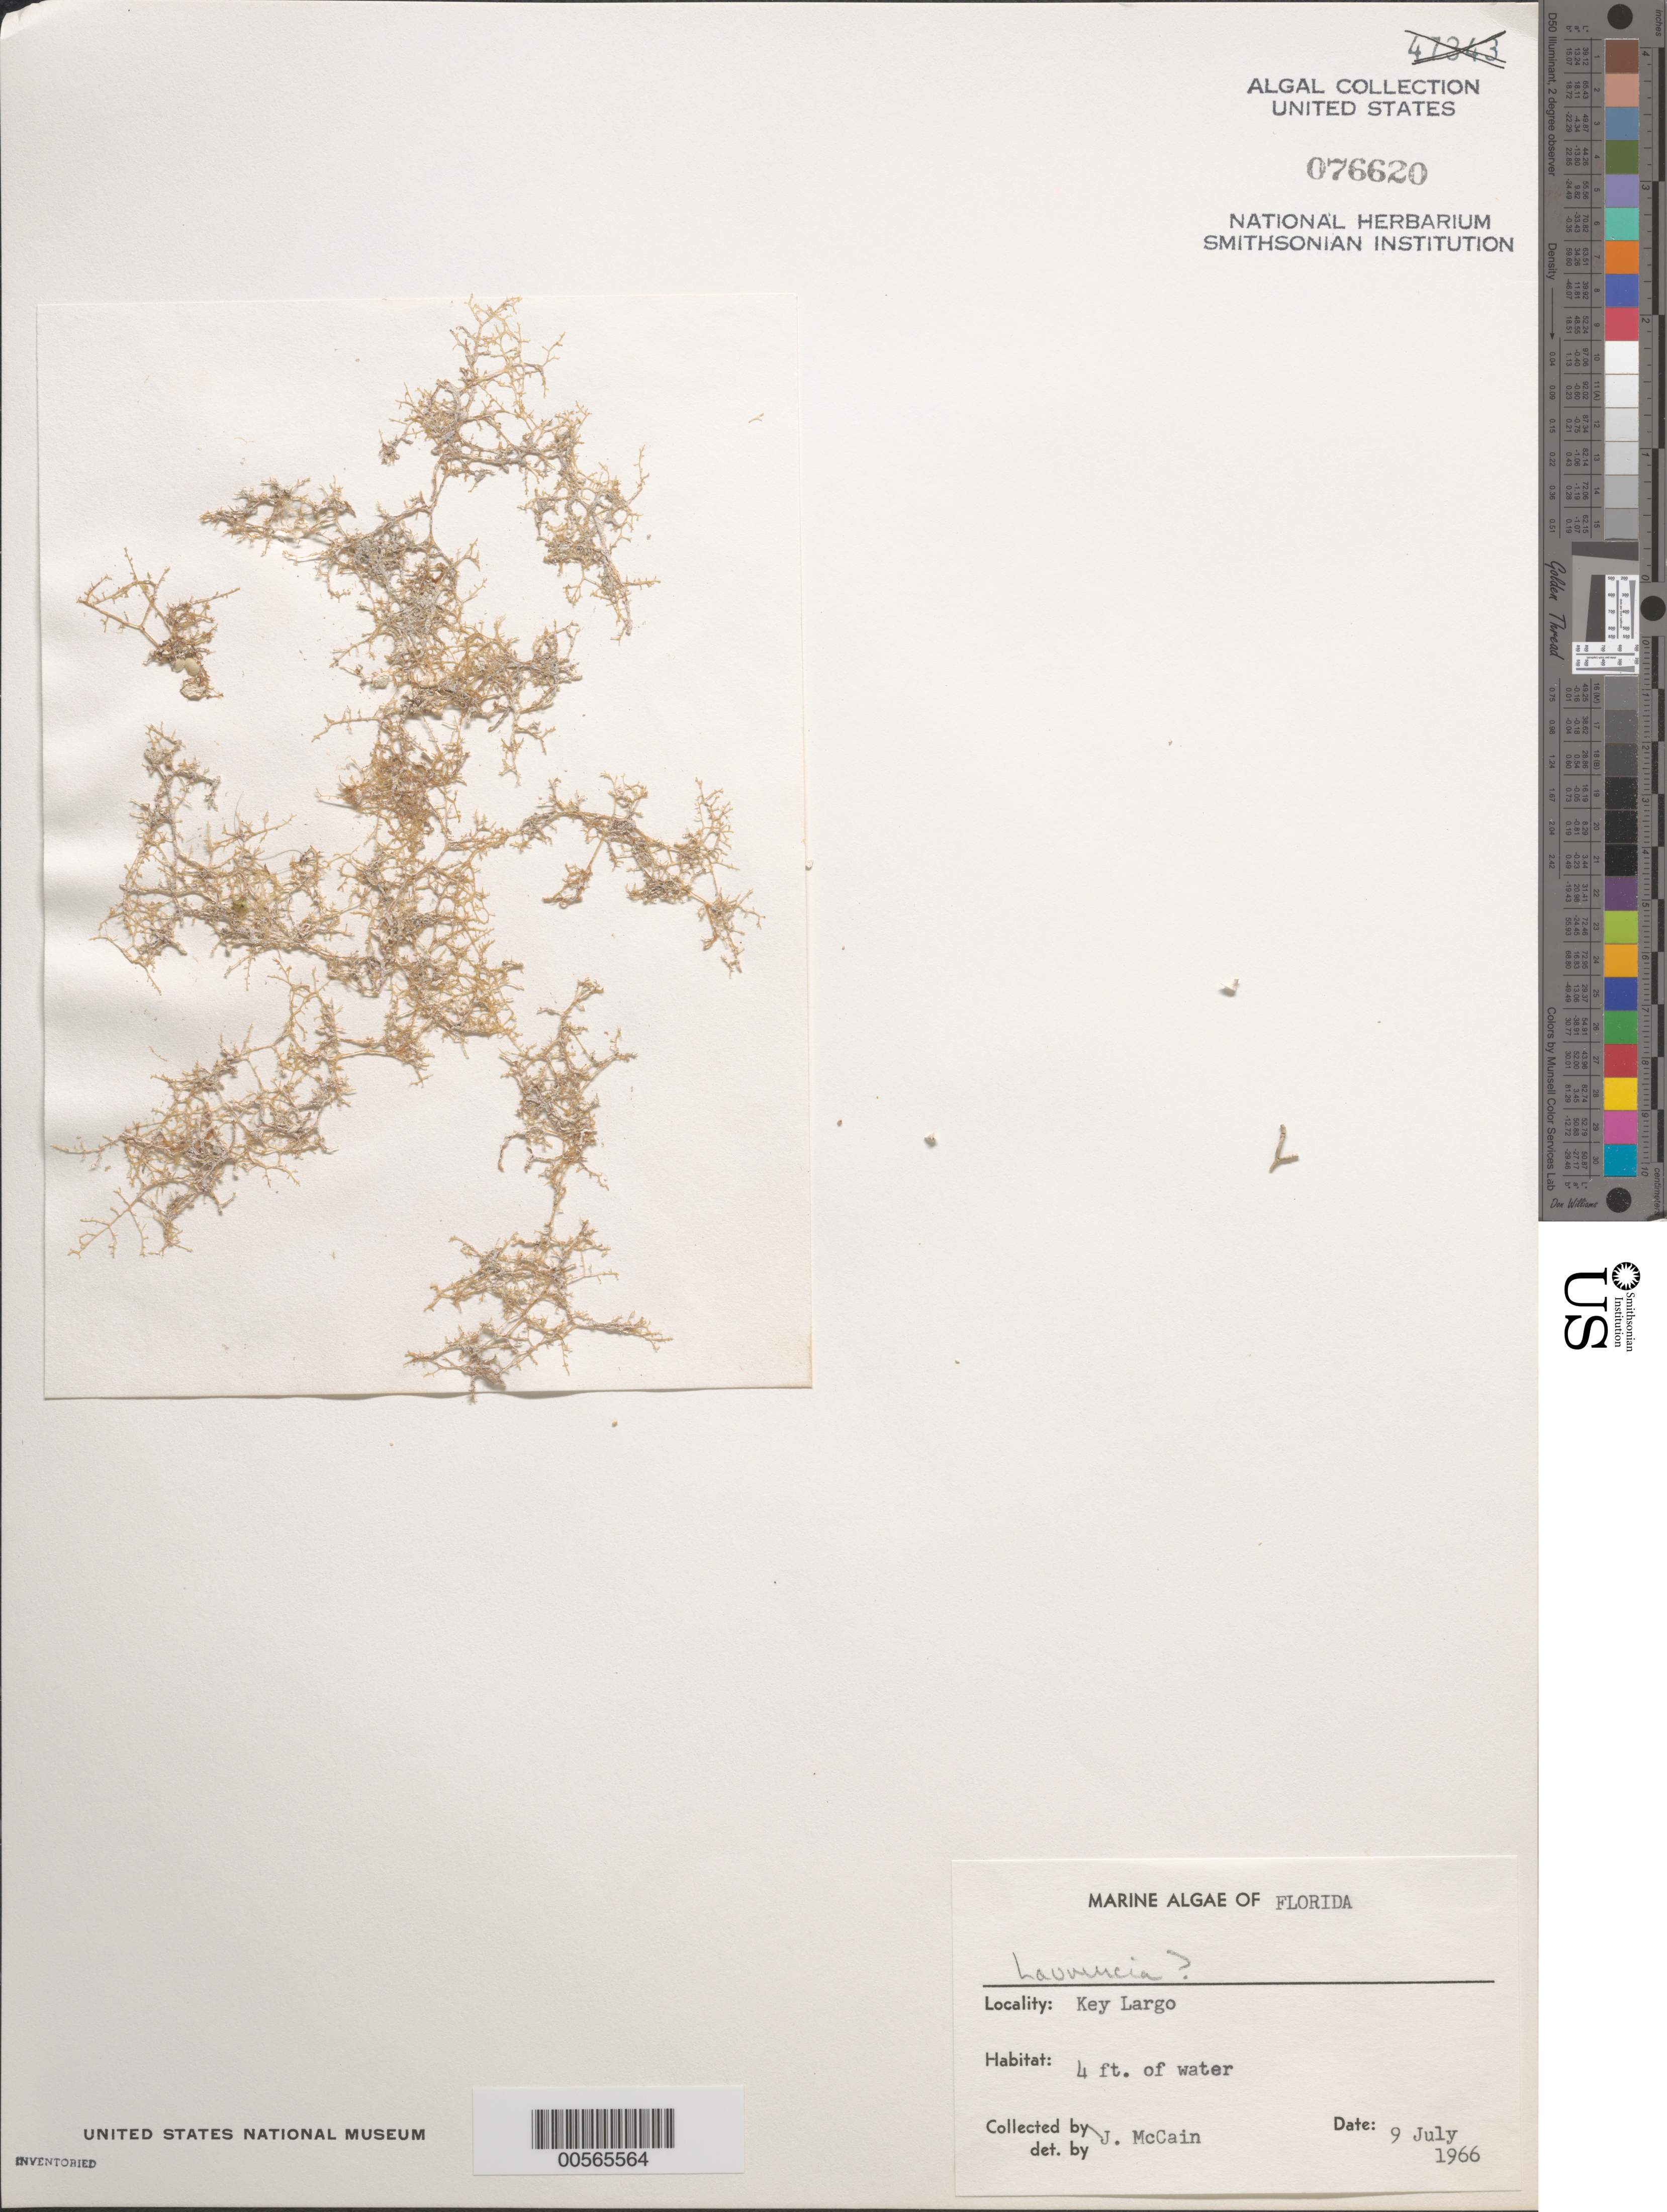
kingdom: Plantae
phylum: Rhodophyta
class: Florideophyceae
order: Ceramiales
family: Rhodomelaceae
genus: Laurencia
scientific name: Laurencia sp.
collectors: J. Mccain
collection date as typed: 09 Jul 1966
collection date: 1966-07-09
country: United States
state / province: Florida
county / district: Monroe County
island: Key Largo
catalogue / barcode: US 76620